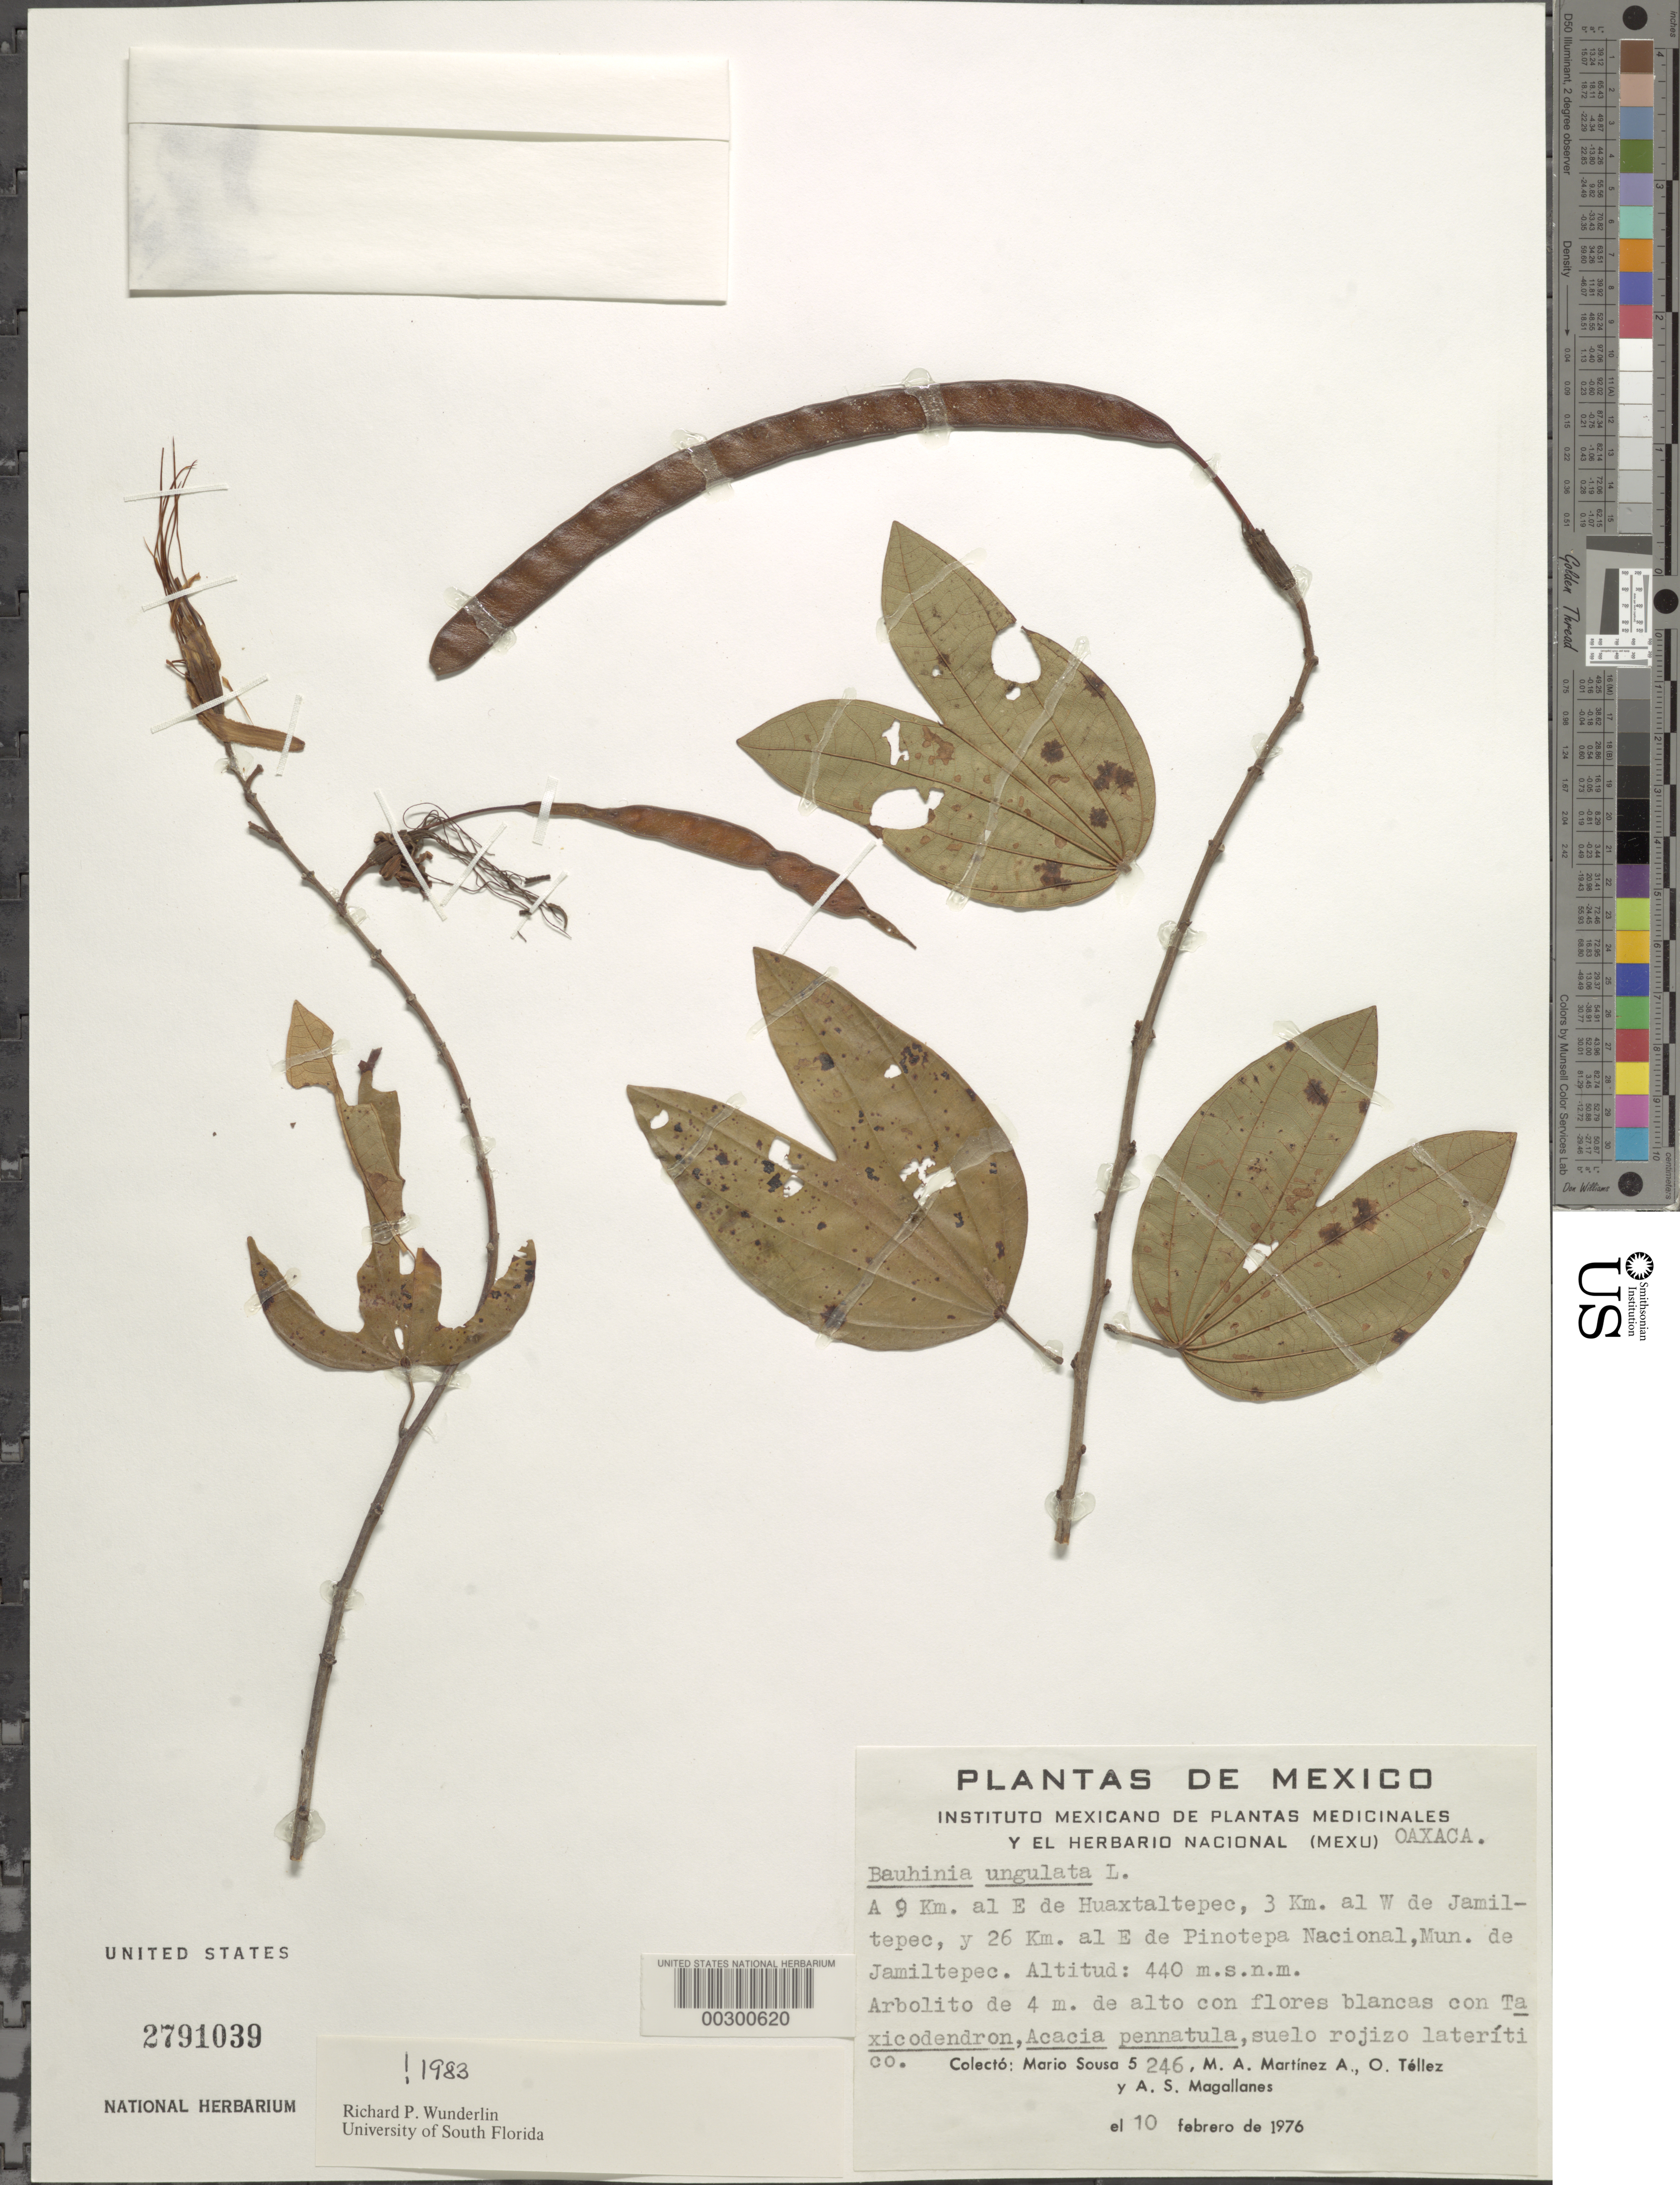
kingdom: Plantae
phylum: Tracheophyta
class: Magnoliopsida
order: Fabales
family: Fabaceae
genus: Bauhinia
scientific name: Bauhinia ungulata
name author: L.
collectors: M. Sousa S., M. A. Martínez Alfaro, O. Téllez V. & A. Magallanes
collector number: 5246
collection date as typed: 10 Feb 1976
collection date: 1976-02-10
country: Mexico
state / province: Oaxaca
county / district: Santiago Jamiltepec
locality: Jamiltepec mun. (?), 9 km E of huaxtaltepec, 3 km W of jamiltepec and 26 km E of Pinotepa Nacional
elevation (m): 440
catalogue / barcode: US 2791039